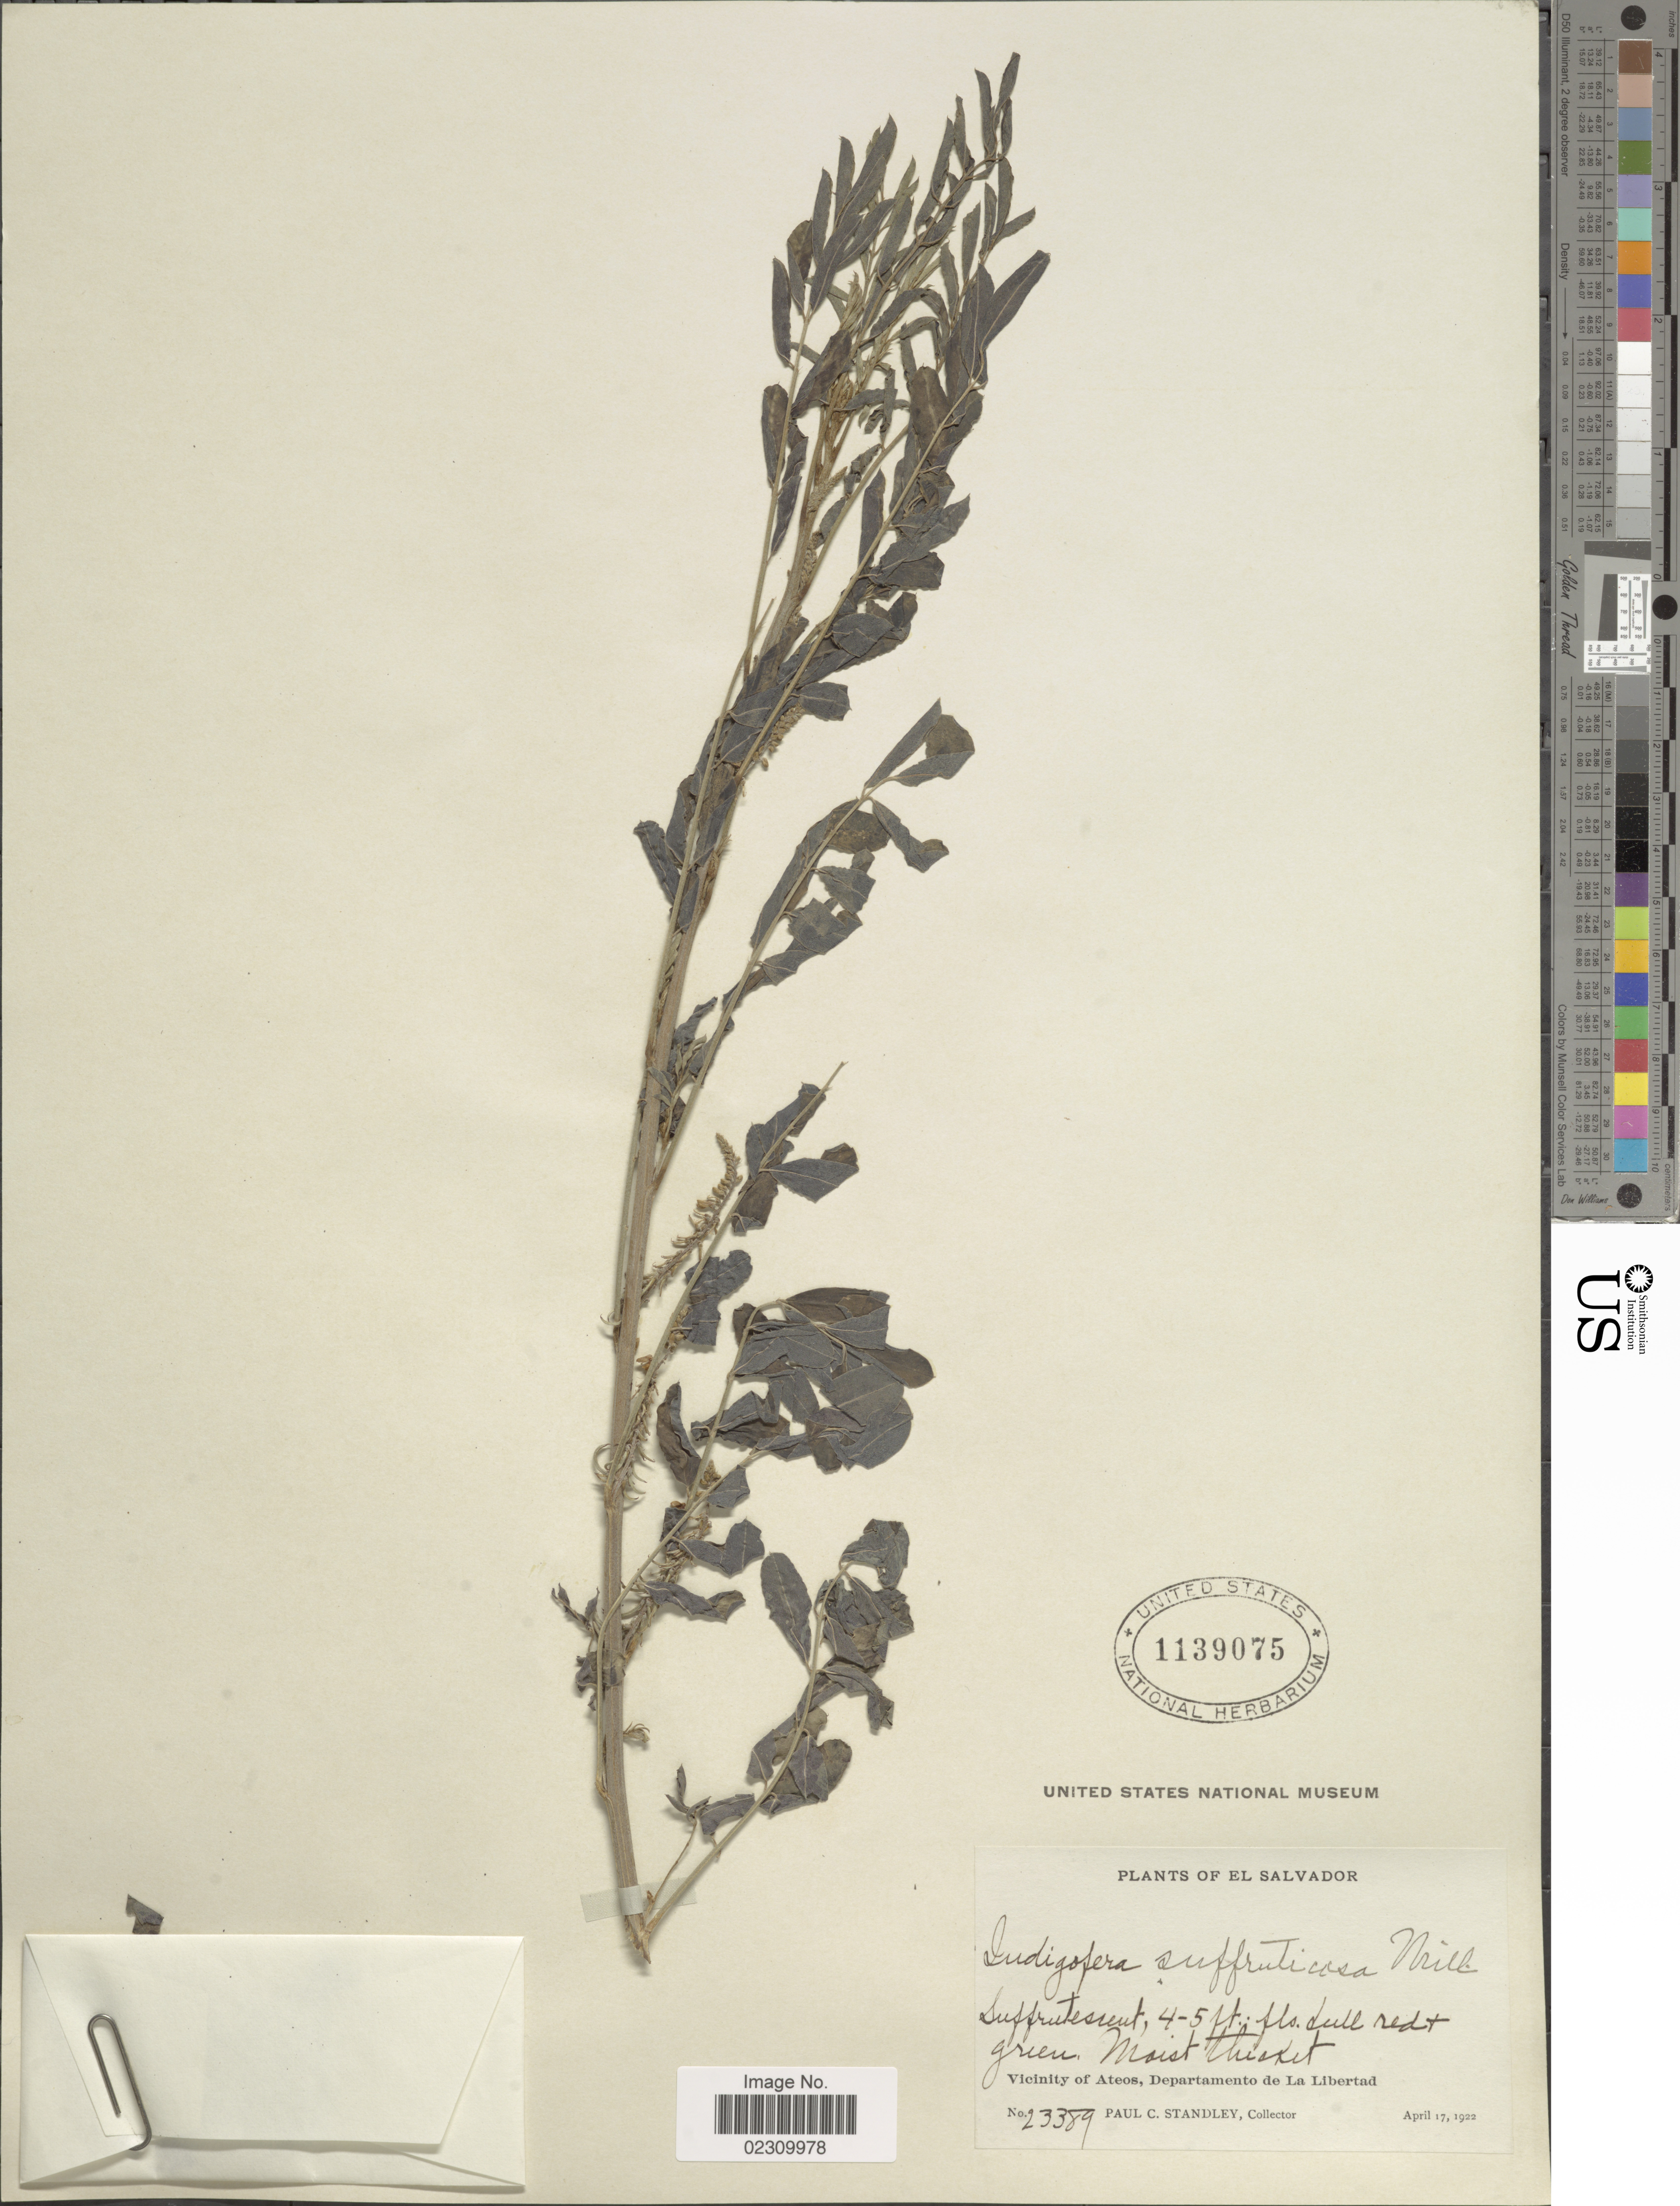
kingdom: Plantae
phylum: Tracheophyta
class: Magnoliopsida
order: Fabales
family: Fabaceae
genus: Indigofera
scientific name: Indigofera suffruticosa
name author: Mill.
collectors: P. C. Standley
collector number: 23389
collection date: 1922-04-17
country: El Salvador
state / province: La Libertad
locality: Vicinity of Ateos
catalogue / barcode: US 1139075